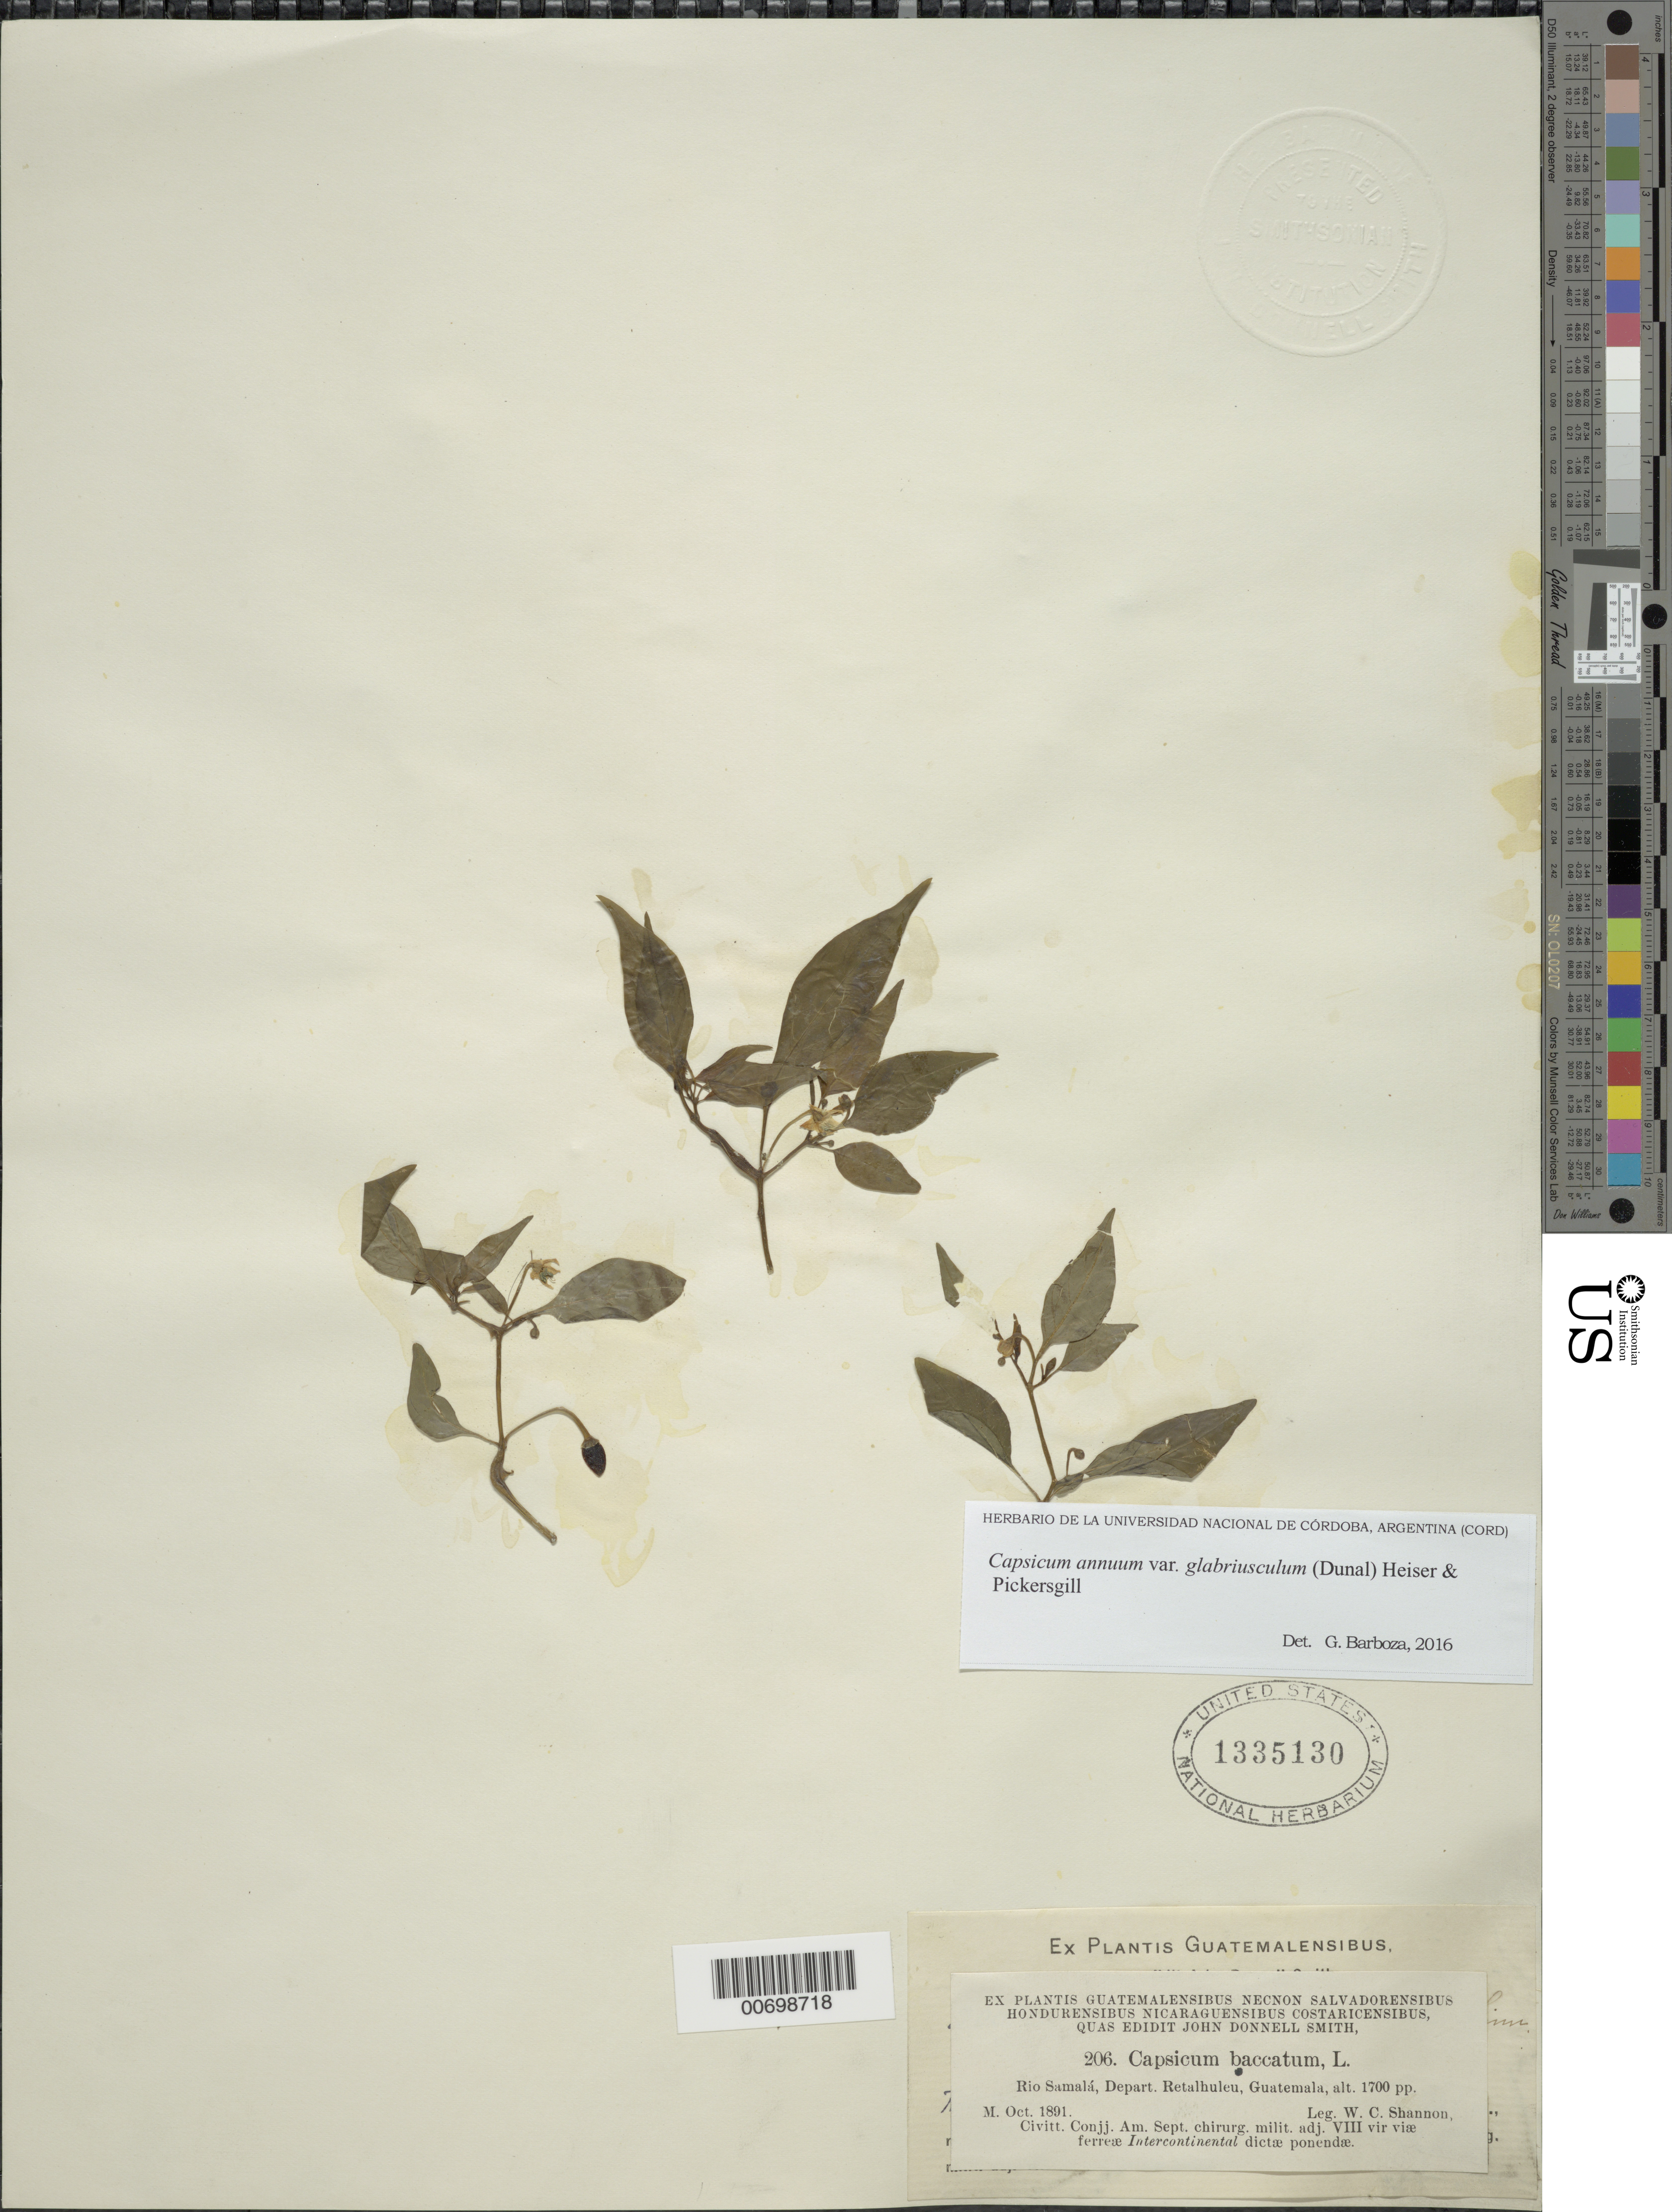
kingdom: Plantae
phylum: Tracheophyta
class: Magnoliopsida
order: Solanales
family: Solanaceae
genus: Capsicum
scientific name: Capsicum annuum var. glabriusculum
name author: (Dunal) Heiser & Pickersgill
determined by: Barboza, G. E., (CORD), Museo Botanico - Cordoba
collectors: W. C. Shannon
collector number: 206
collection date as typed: Oct 1891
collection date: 1891-10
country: Guatemala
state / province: Retalhuleu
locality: Rio Samala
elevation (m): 518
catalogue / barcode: US 1335130